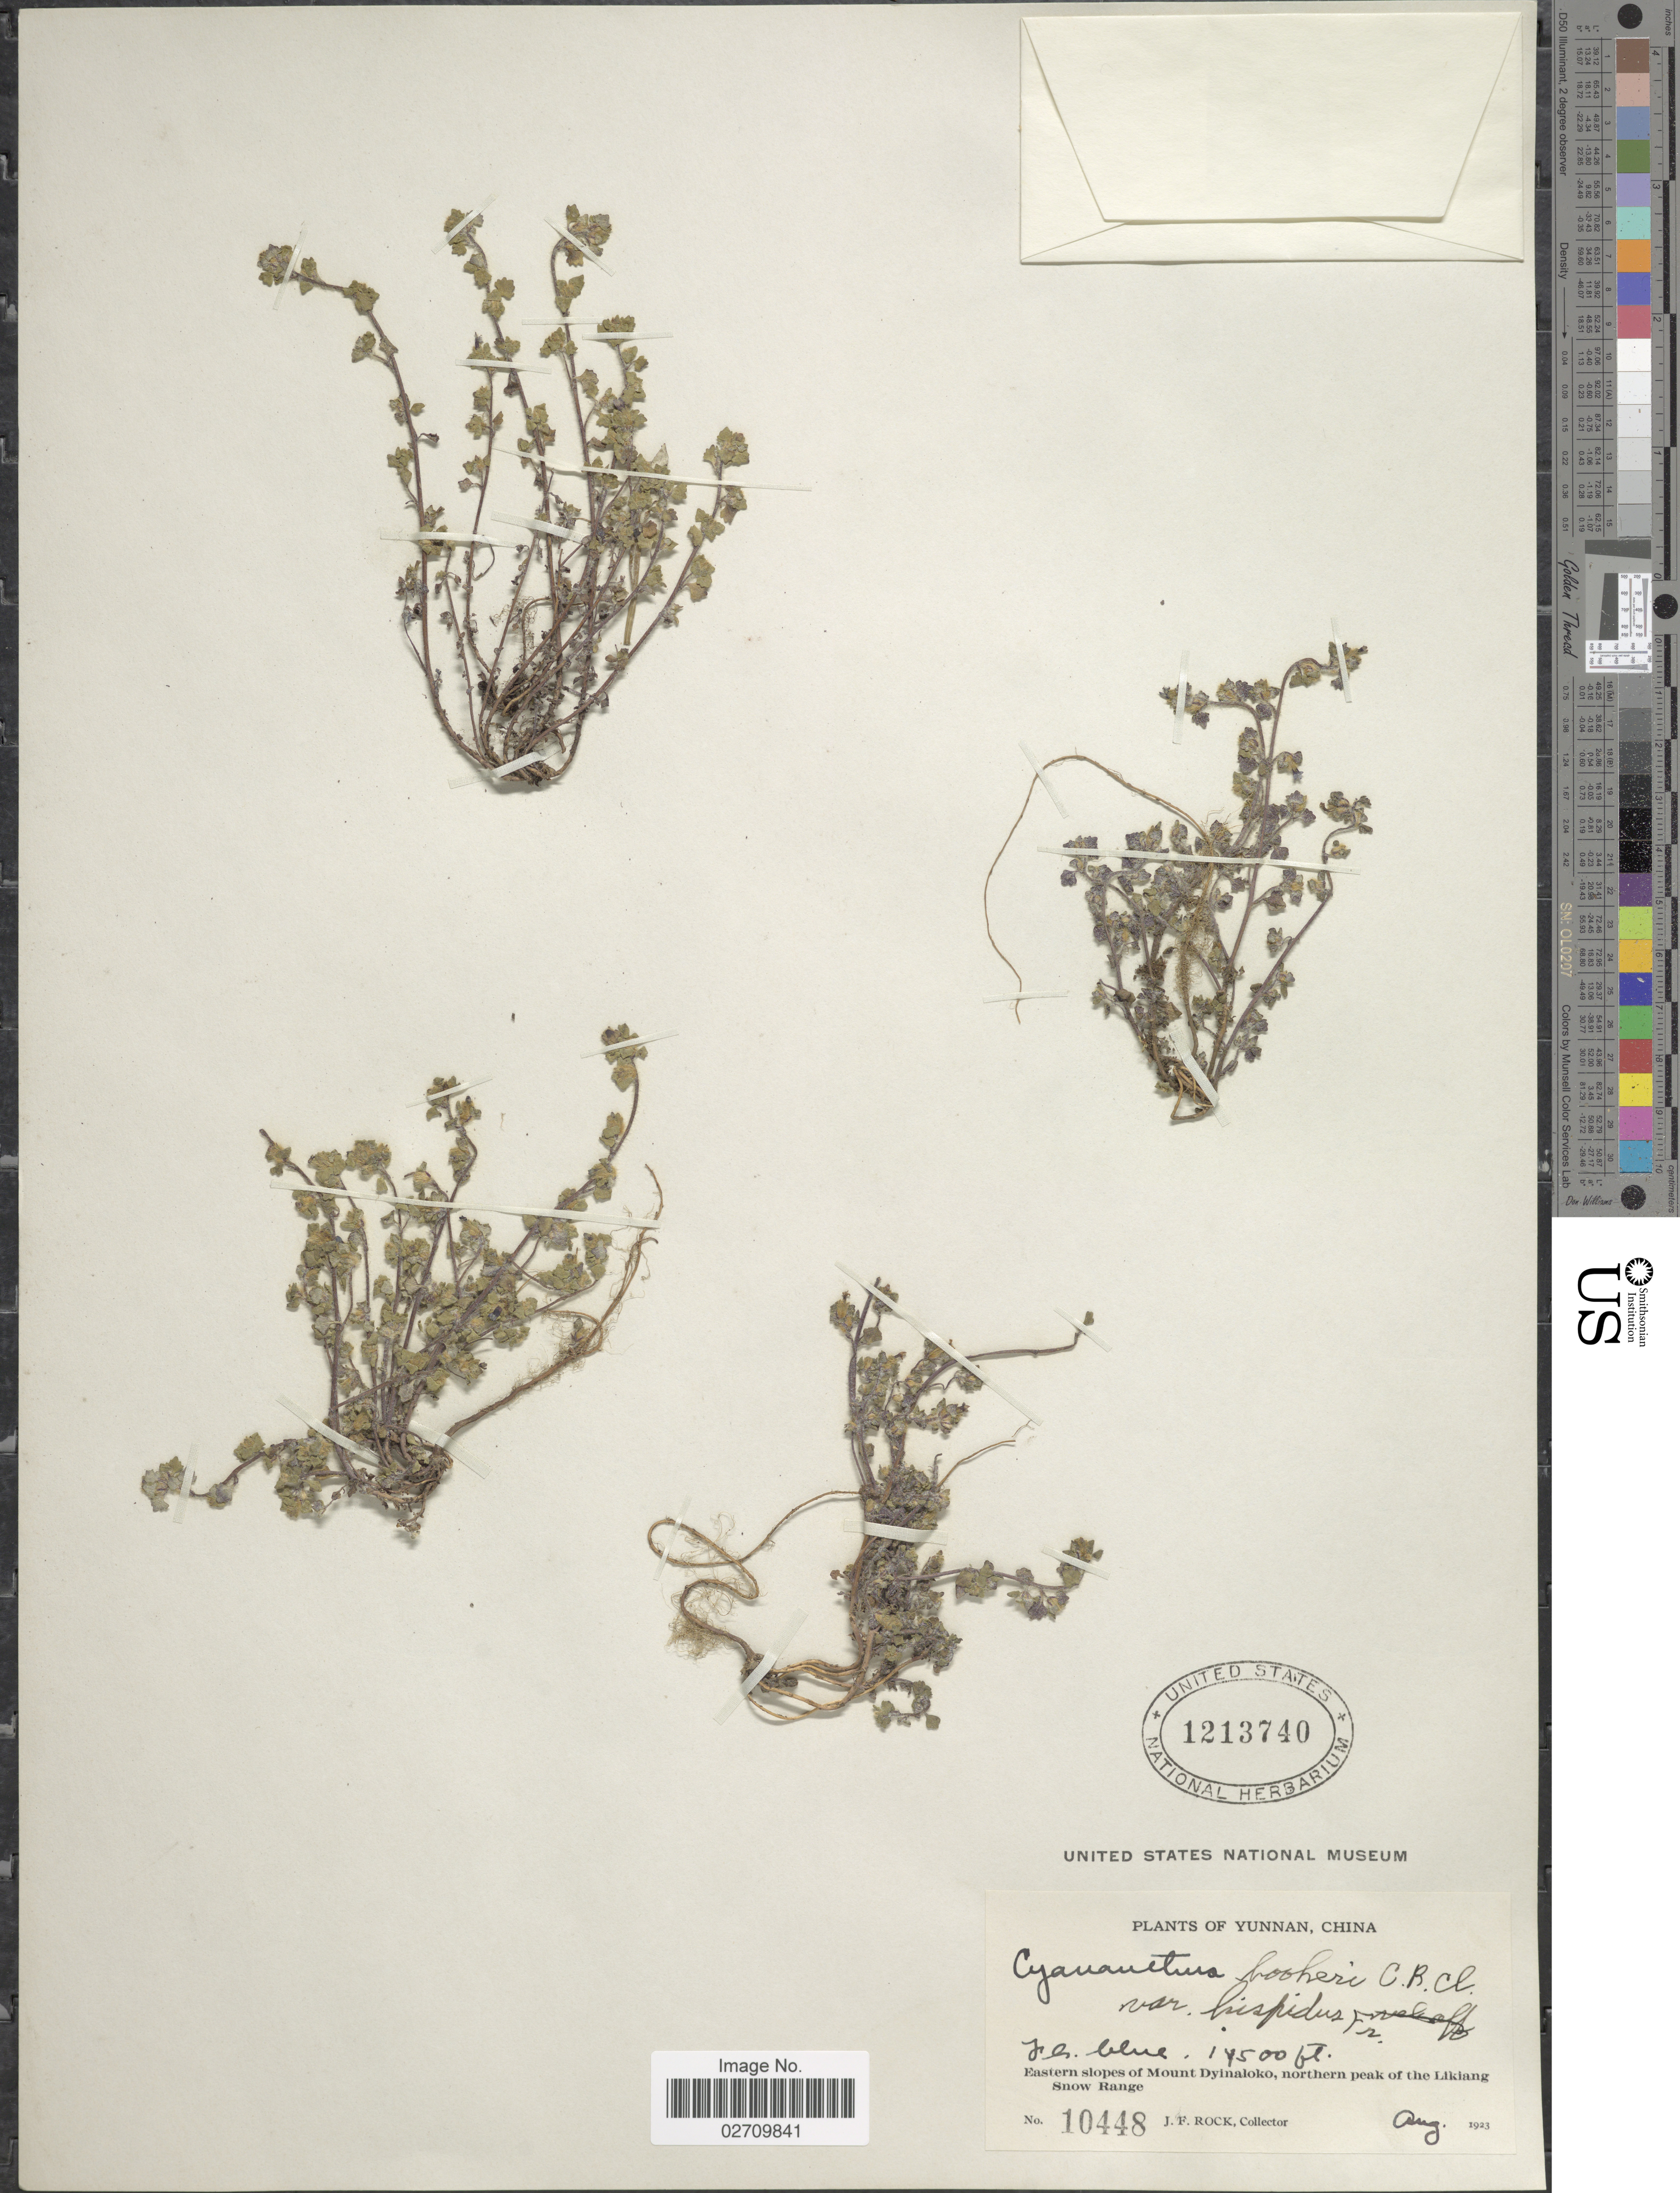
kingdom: Plantae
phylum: Tracheophyta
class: Magnoliopsida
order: Asterales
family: Campanulaceae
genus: Cyananthus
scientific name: Cyananthus hookeri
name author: C.B. Clarke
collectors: J. F. Rock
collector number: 10448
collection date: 1923-08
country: China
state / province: Yunnan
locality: Eastern slopes of Mount Dyinaloko, northern peak of the Likiang Snow Range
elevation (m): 4420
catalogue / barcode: US 1213740